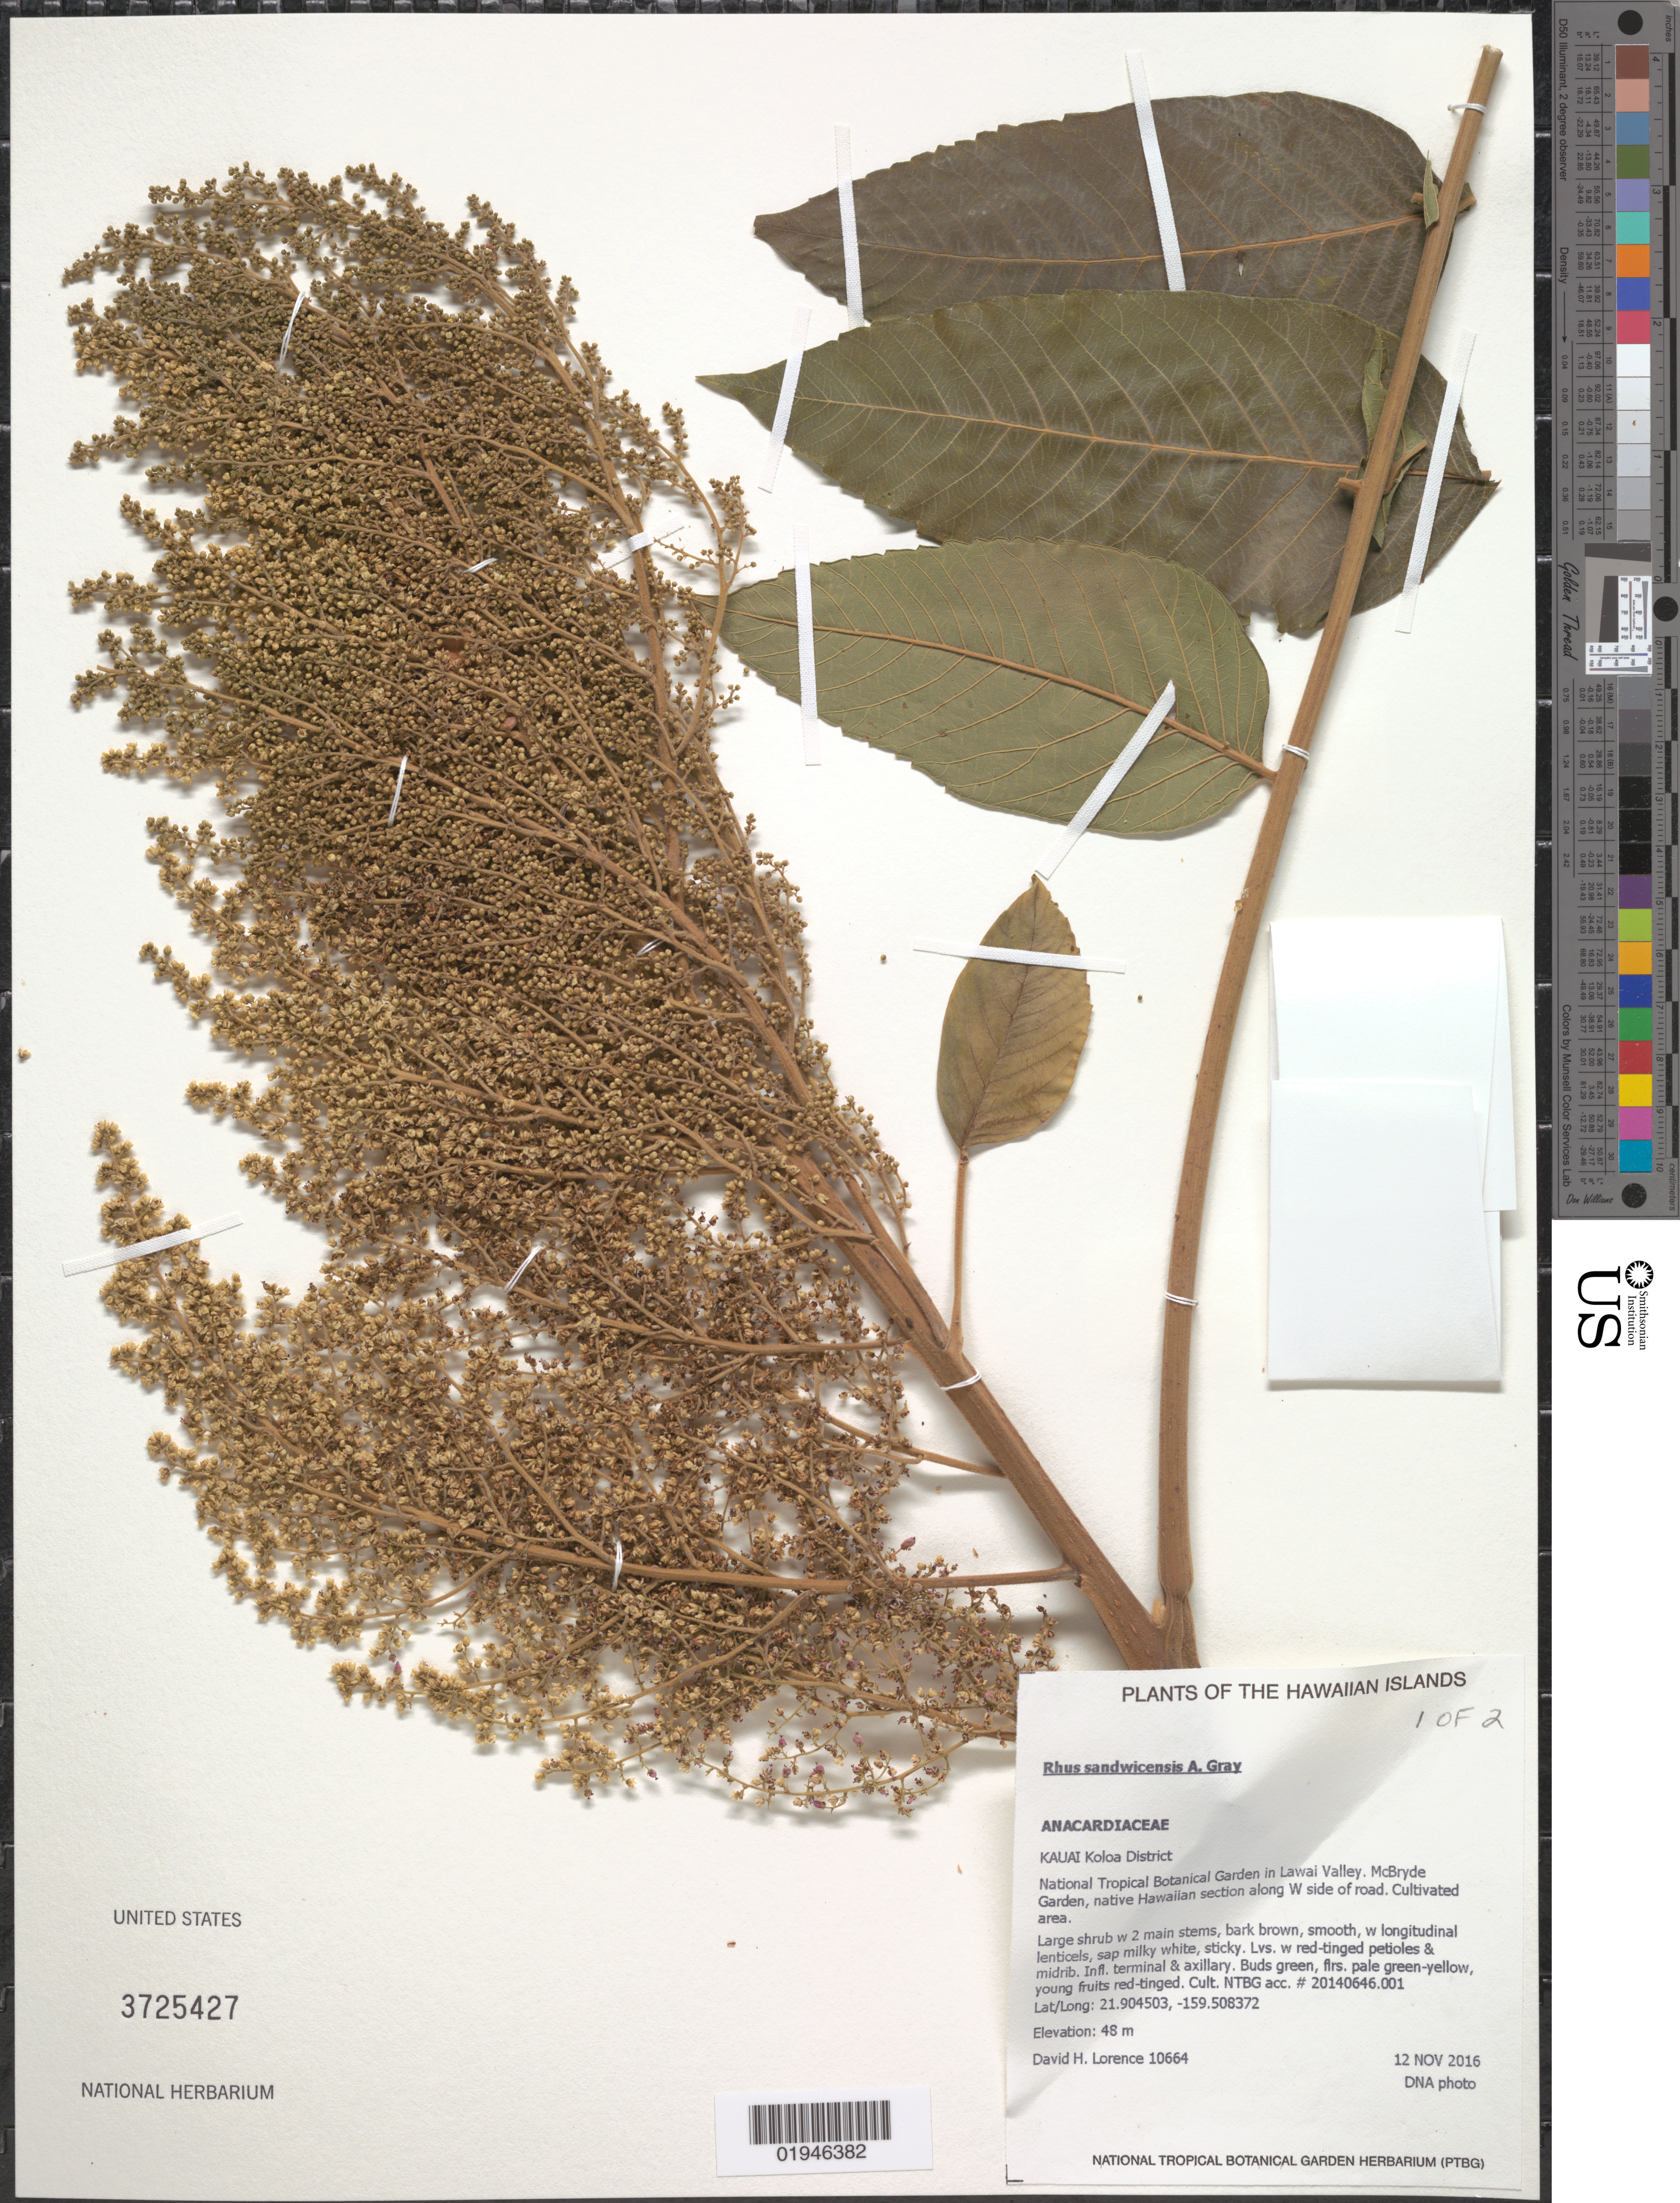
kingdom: Plantae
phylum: Tracheophyta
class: Magnoliopsida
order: Sapindales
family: Anacardiaceae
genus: Rhus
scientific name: Rhus sandwicensis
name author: A. Gray in Wilkes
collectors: D. Lorence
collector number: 10664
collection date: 2016-11-12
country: United States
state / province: Hawaii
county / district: Kauai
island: Kaua'i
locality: Koloa District, National Tropical Botanical Garden in Lawai Valley, McBryde Garden, native Hawaiian section along W side of road.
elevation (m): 48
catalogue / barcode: US 3725427